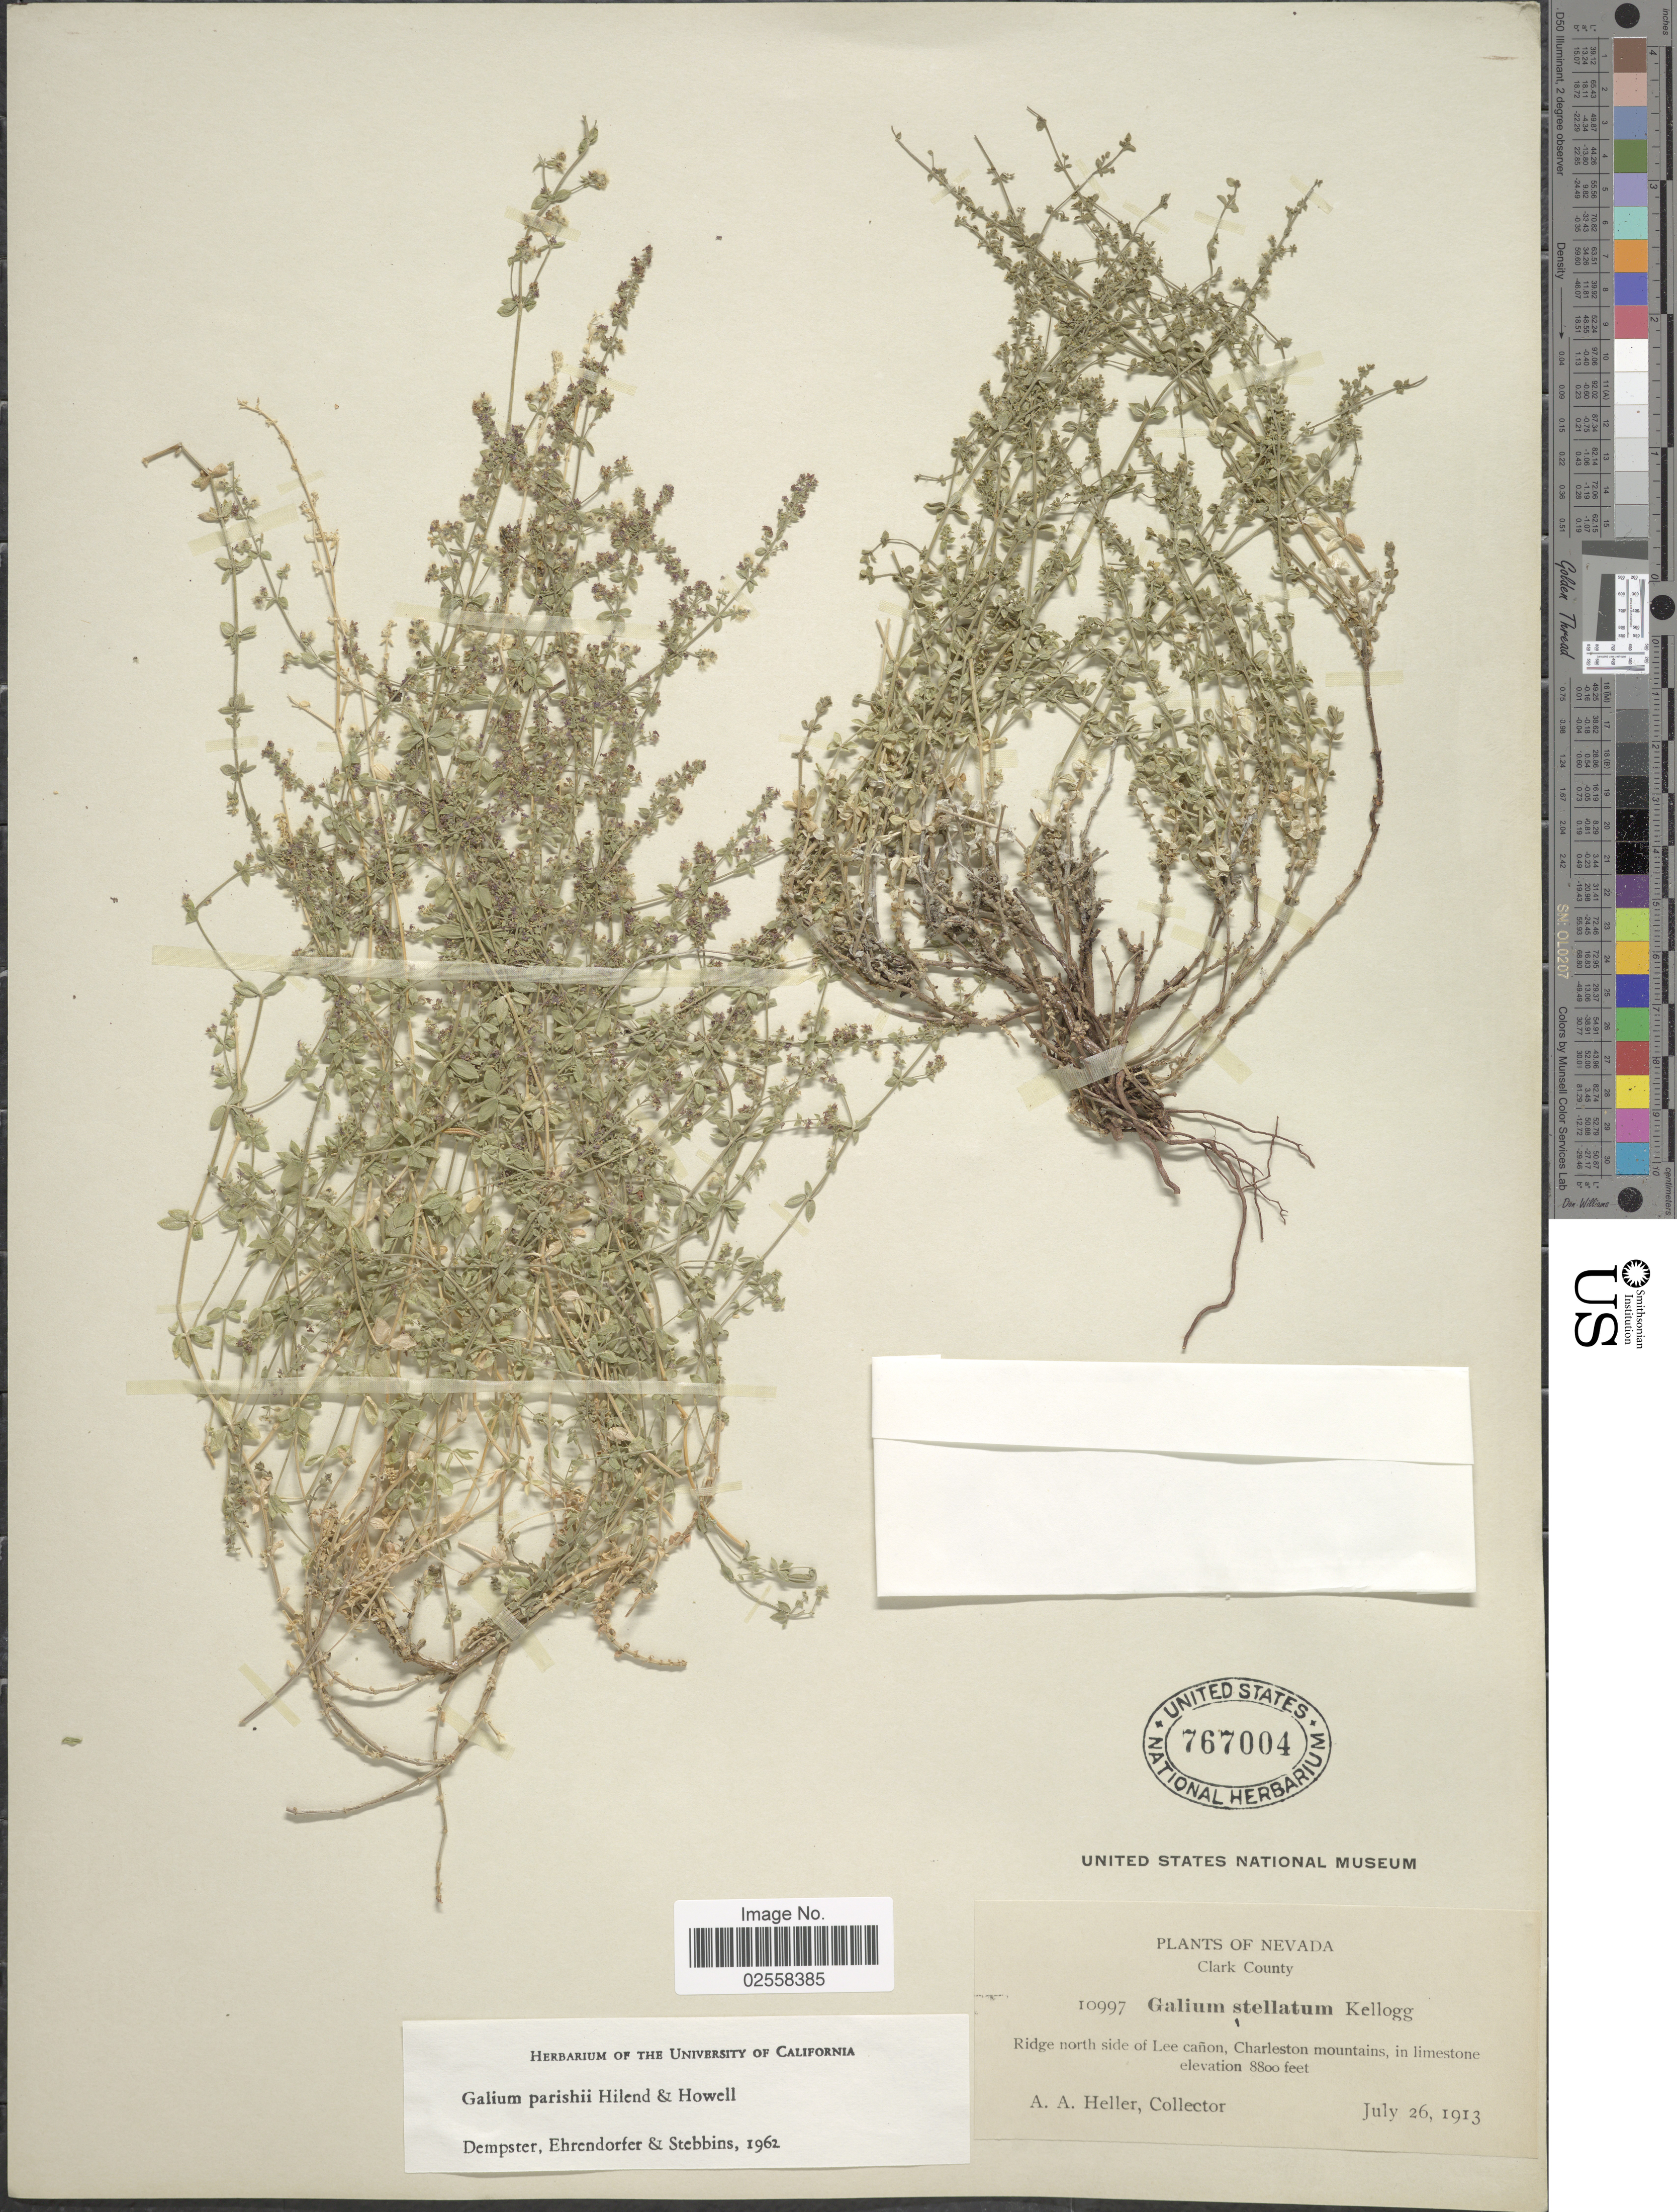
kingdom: Plantae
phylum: Tracheophyta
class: Magnoliopsida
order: Gentianales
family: Rubiaceae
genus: Galium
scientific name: Galium parishii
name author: Hilend & J.T. Howell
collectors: A. A. Heller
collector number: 10997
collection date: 1913-07-26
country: United States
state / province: Nevada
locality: Clark County, ridge north side of Lee canon, Charleston Mountains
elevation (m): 2682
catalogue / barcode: US 767004